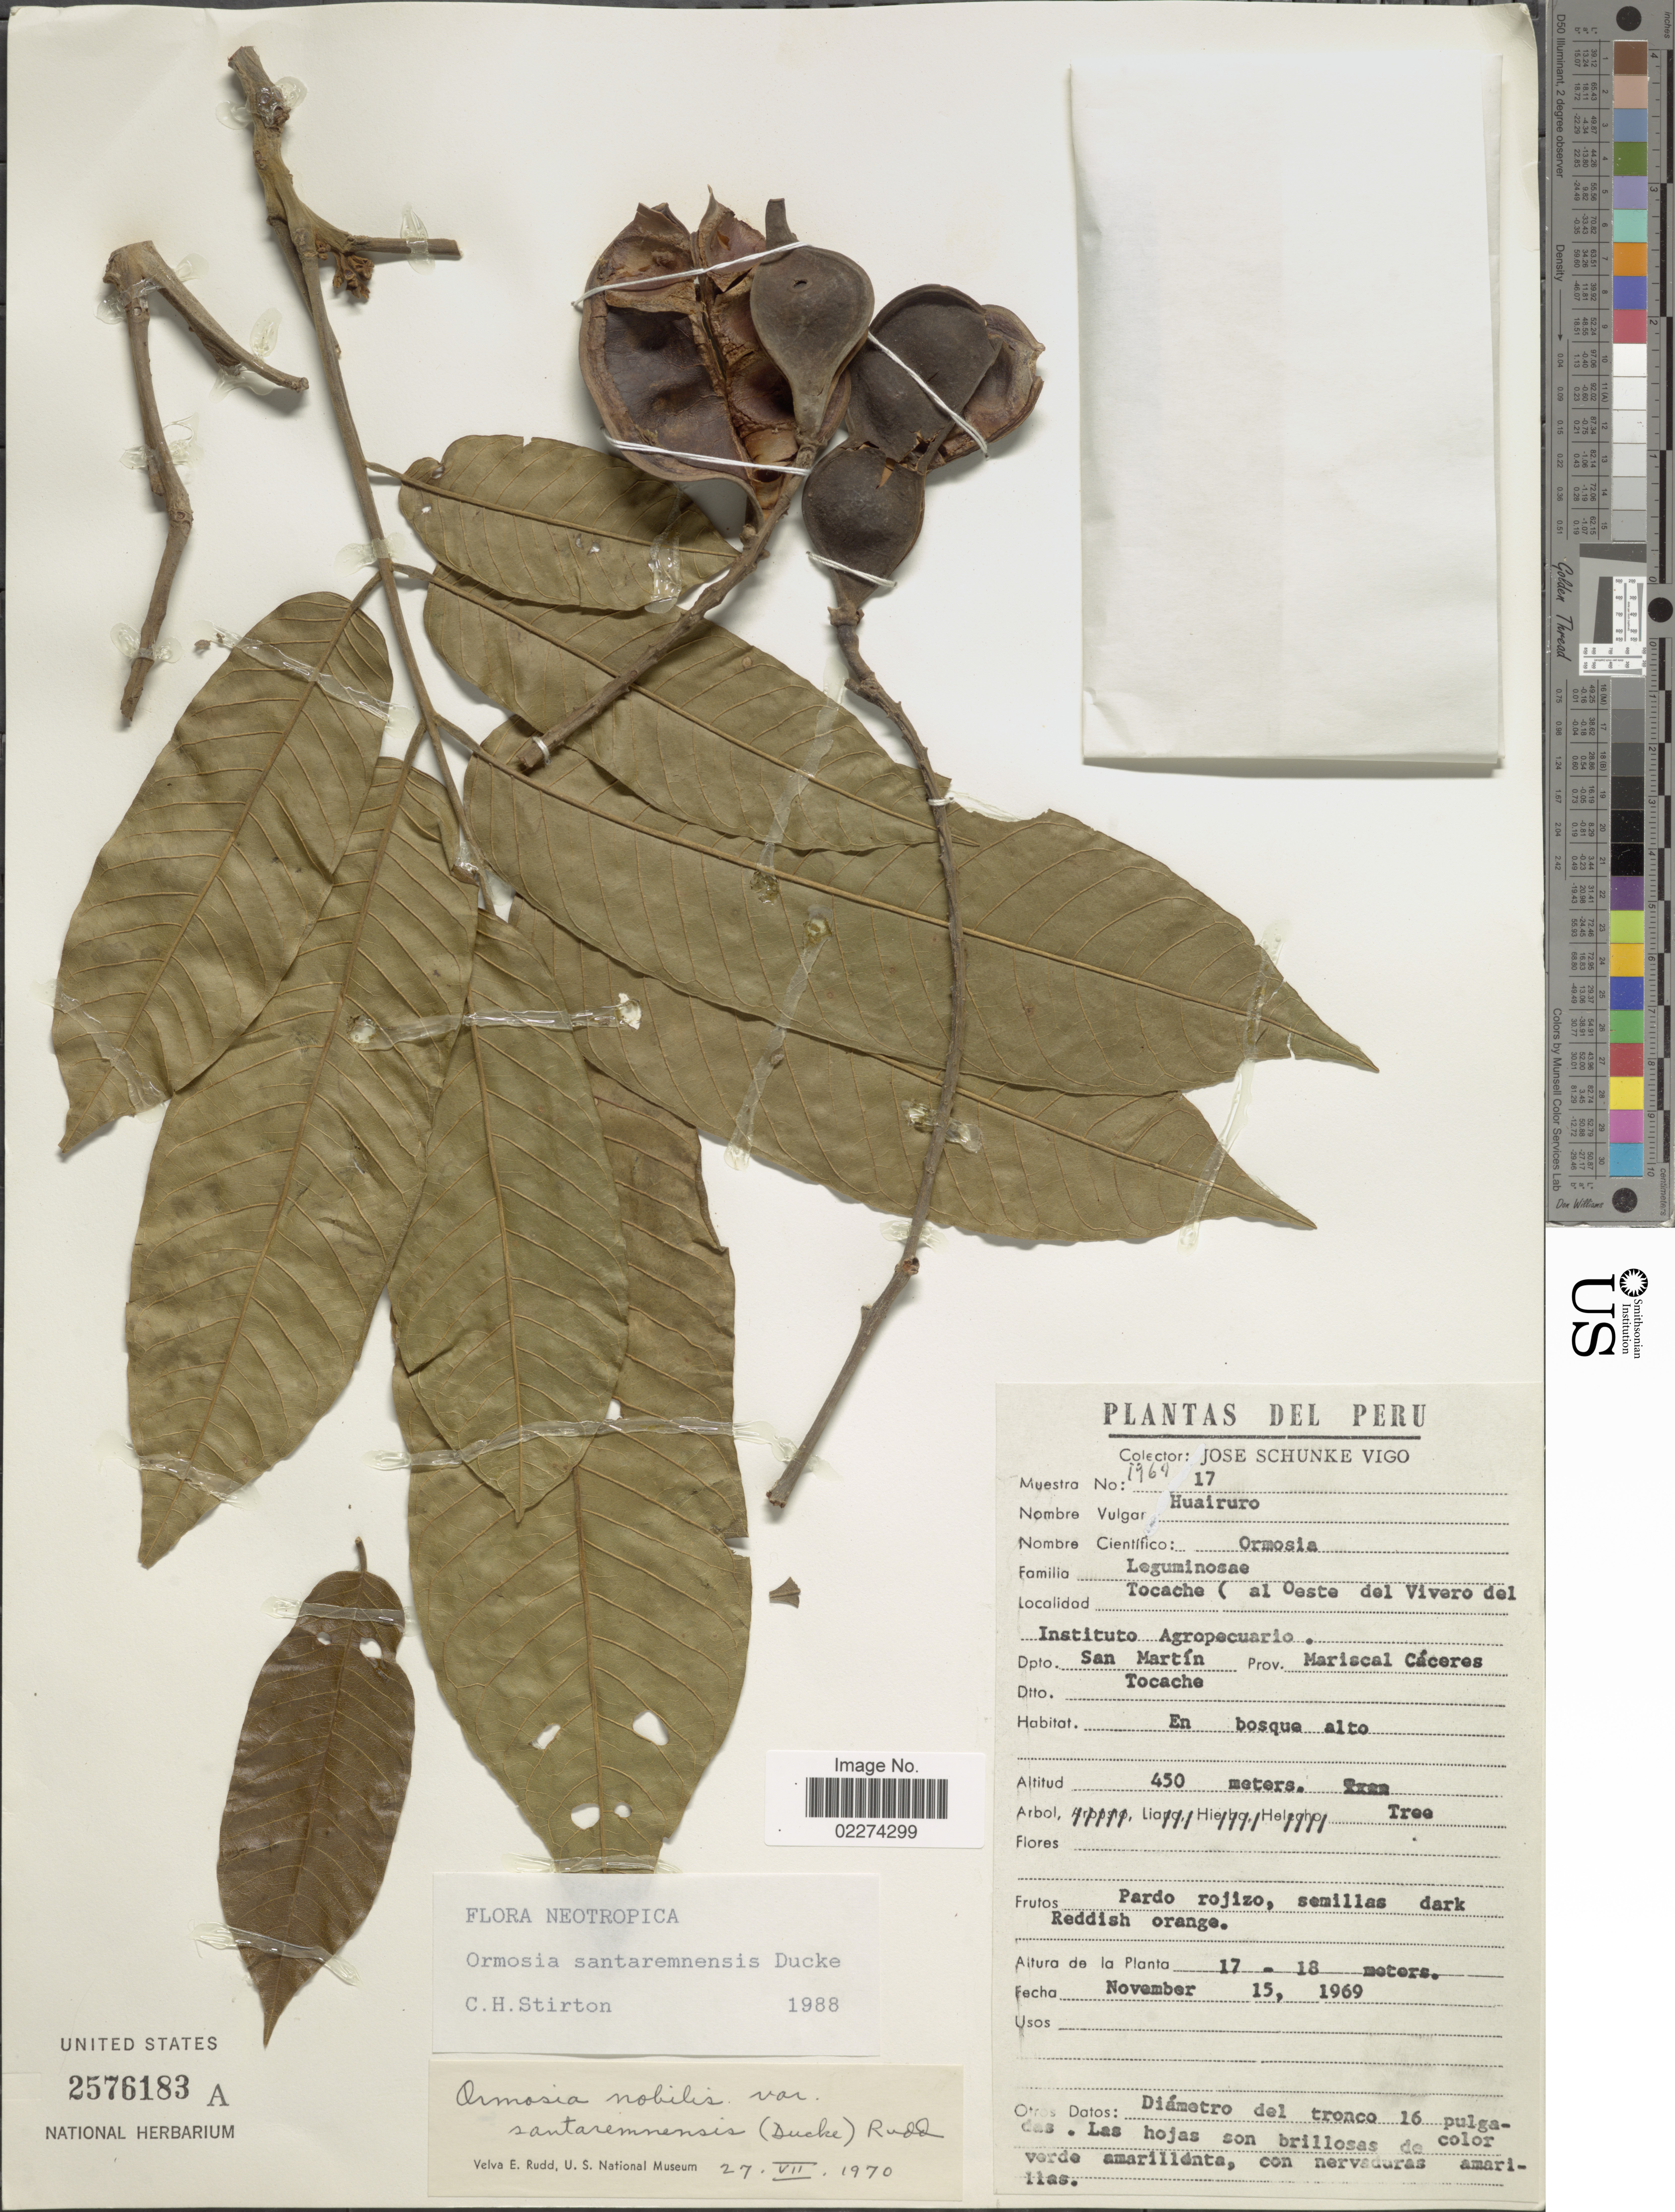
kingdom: Plantae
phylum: Tracheophyta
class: Magnoliopsida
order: Fabales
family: Fabaceae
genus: Ormosia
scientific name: Ormosia santaremnensis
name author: Ducke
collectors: J. Schunke Vigo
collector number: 17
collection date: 1969-11-15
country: Peru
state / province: San Martín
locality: Tocache (al Oeste del Vivero del), Dpto. San Martin, Prov. mariscal Caceres, Dtto. Tocache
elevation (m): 450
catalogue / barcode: US 2576183A